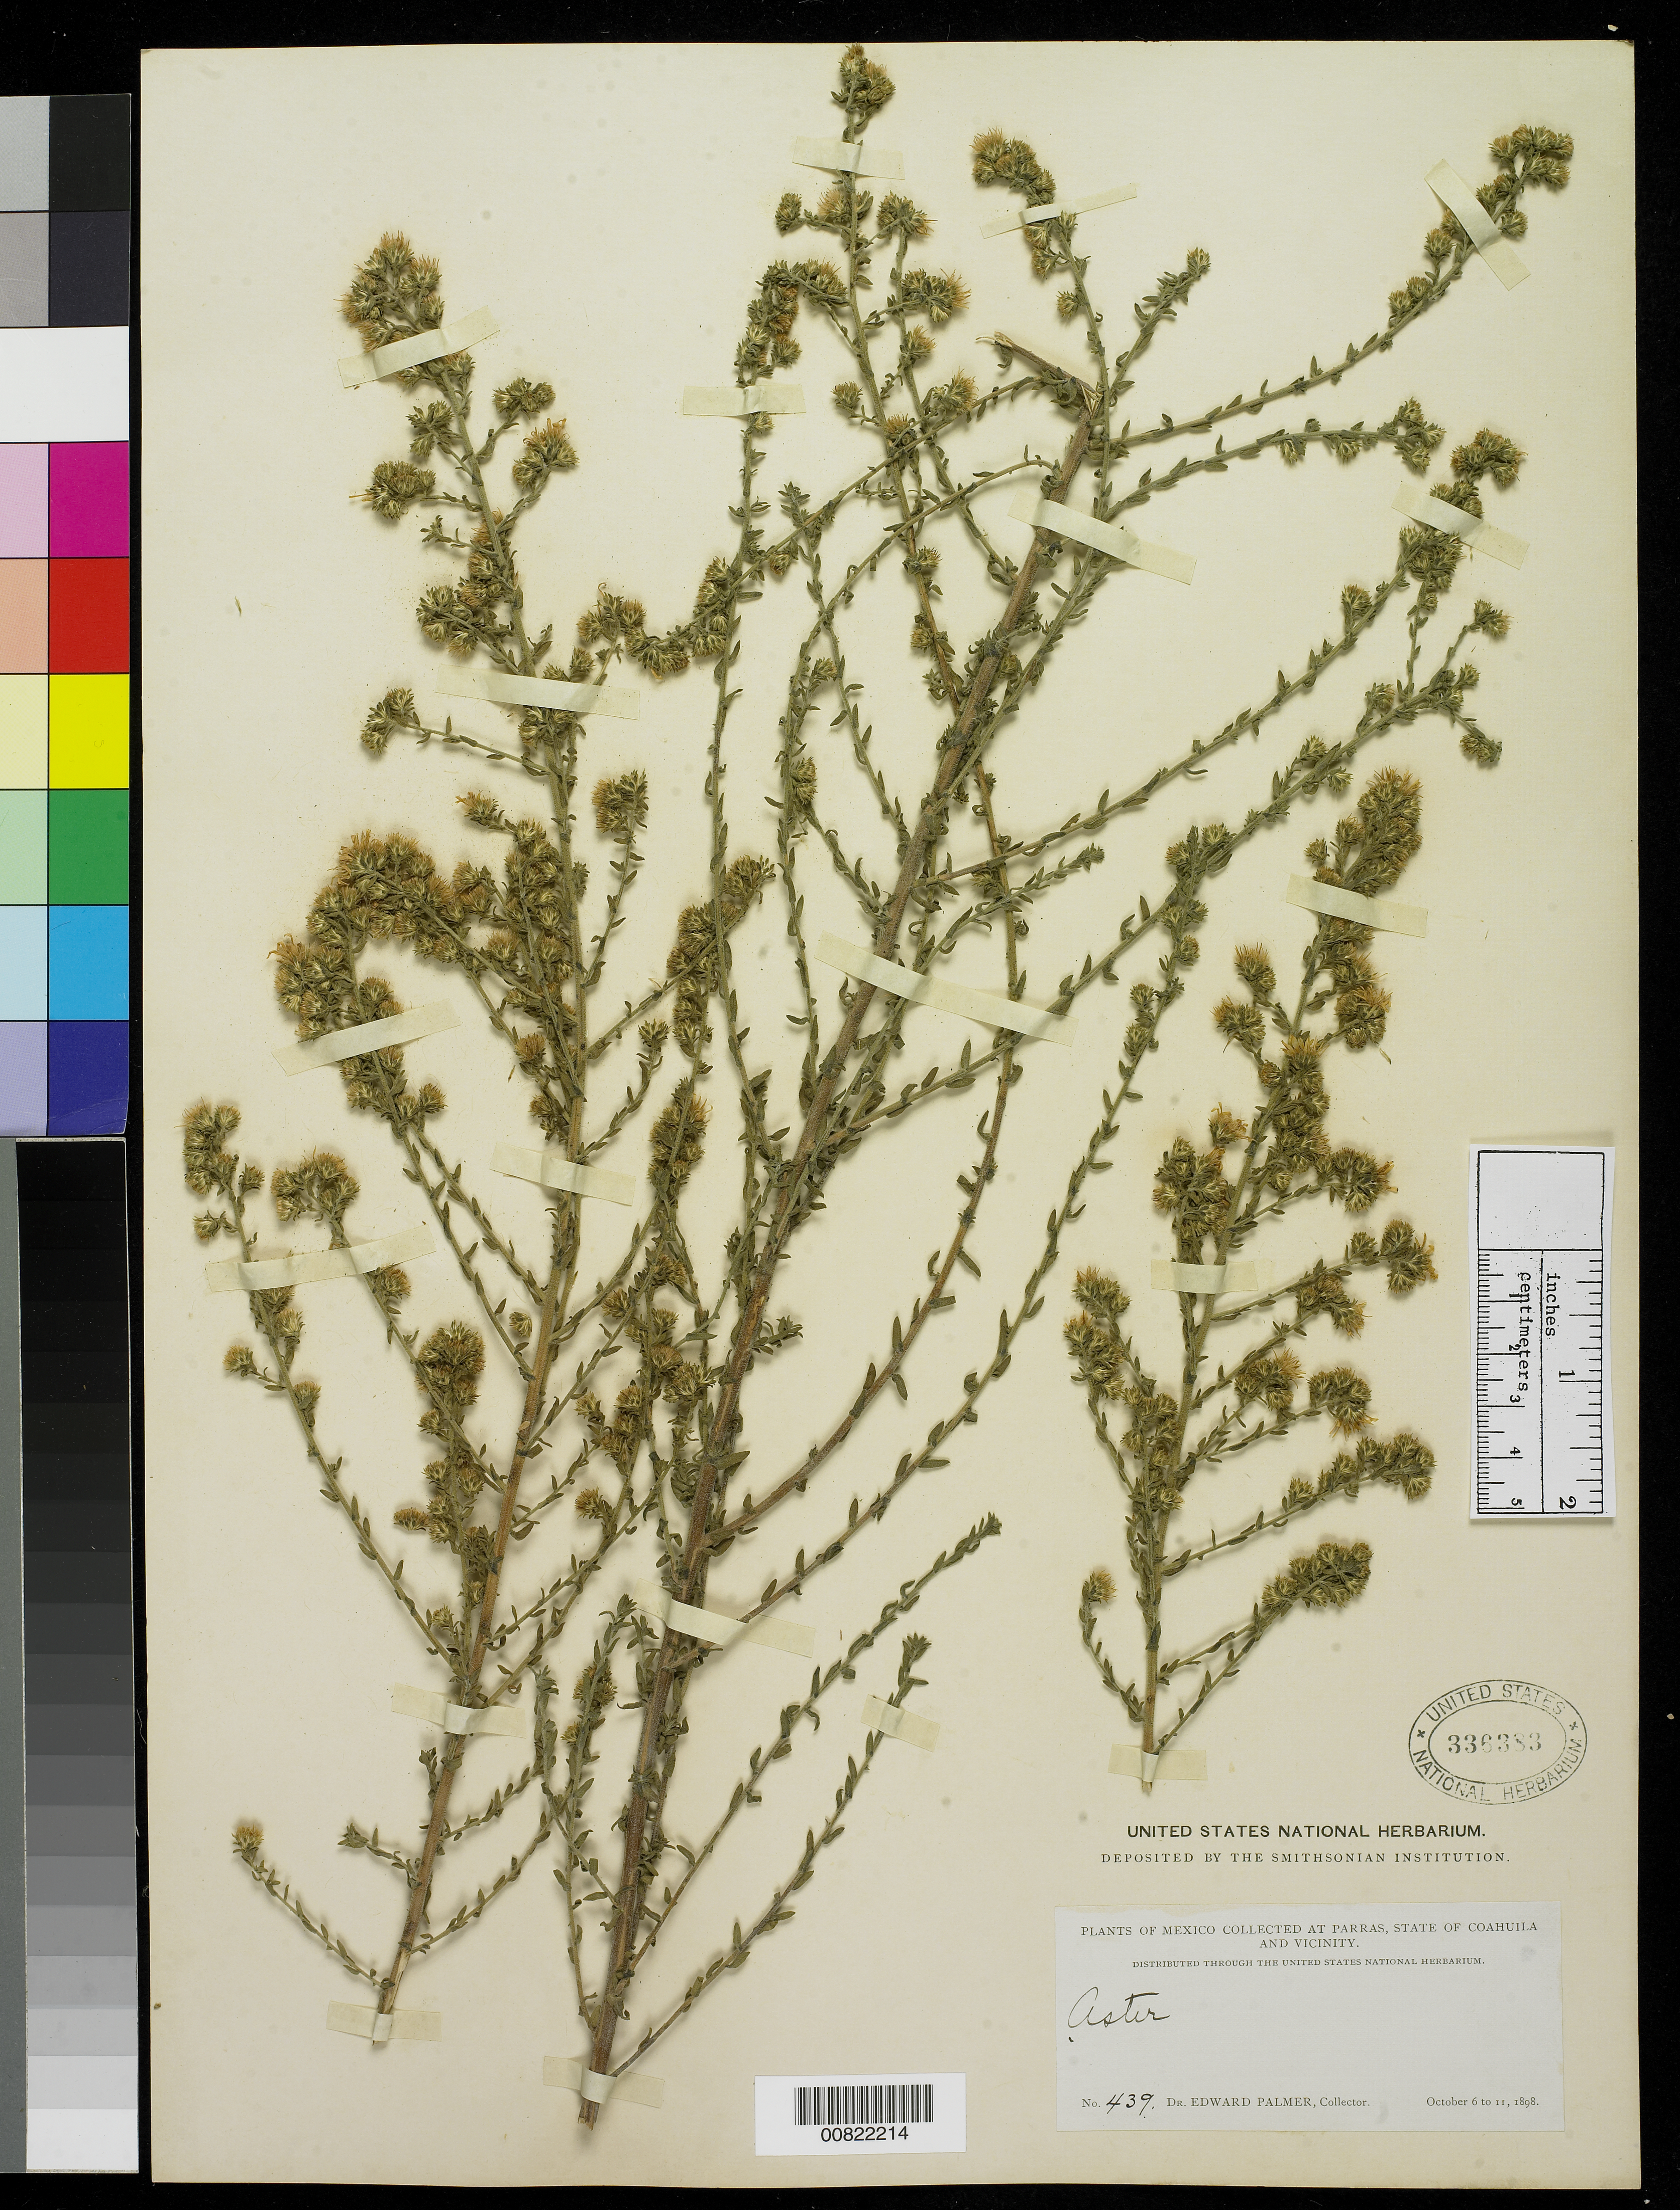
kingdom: Plantae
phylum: Tracheophyta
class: Magnoliopsida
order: Asterales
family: Asteraceae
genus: Symphyotrichum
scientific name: Symphyotrichum ericoides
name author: (L.) G.L. Nesom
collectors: E. Palmer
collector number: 439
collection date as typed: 06 Oct 1898 to 11 Oct 1898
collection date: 1898-10-06/1898-10-11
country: Mexico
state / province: Coahuila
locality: Parras Coahuila and vicinity.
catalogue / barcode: US 336383